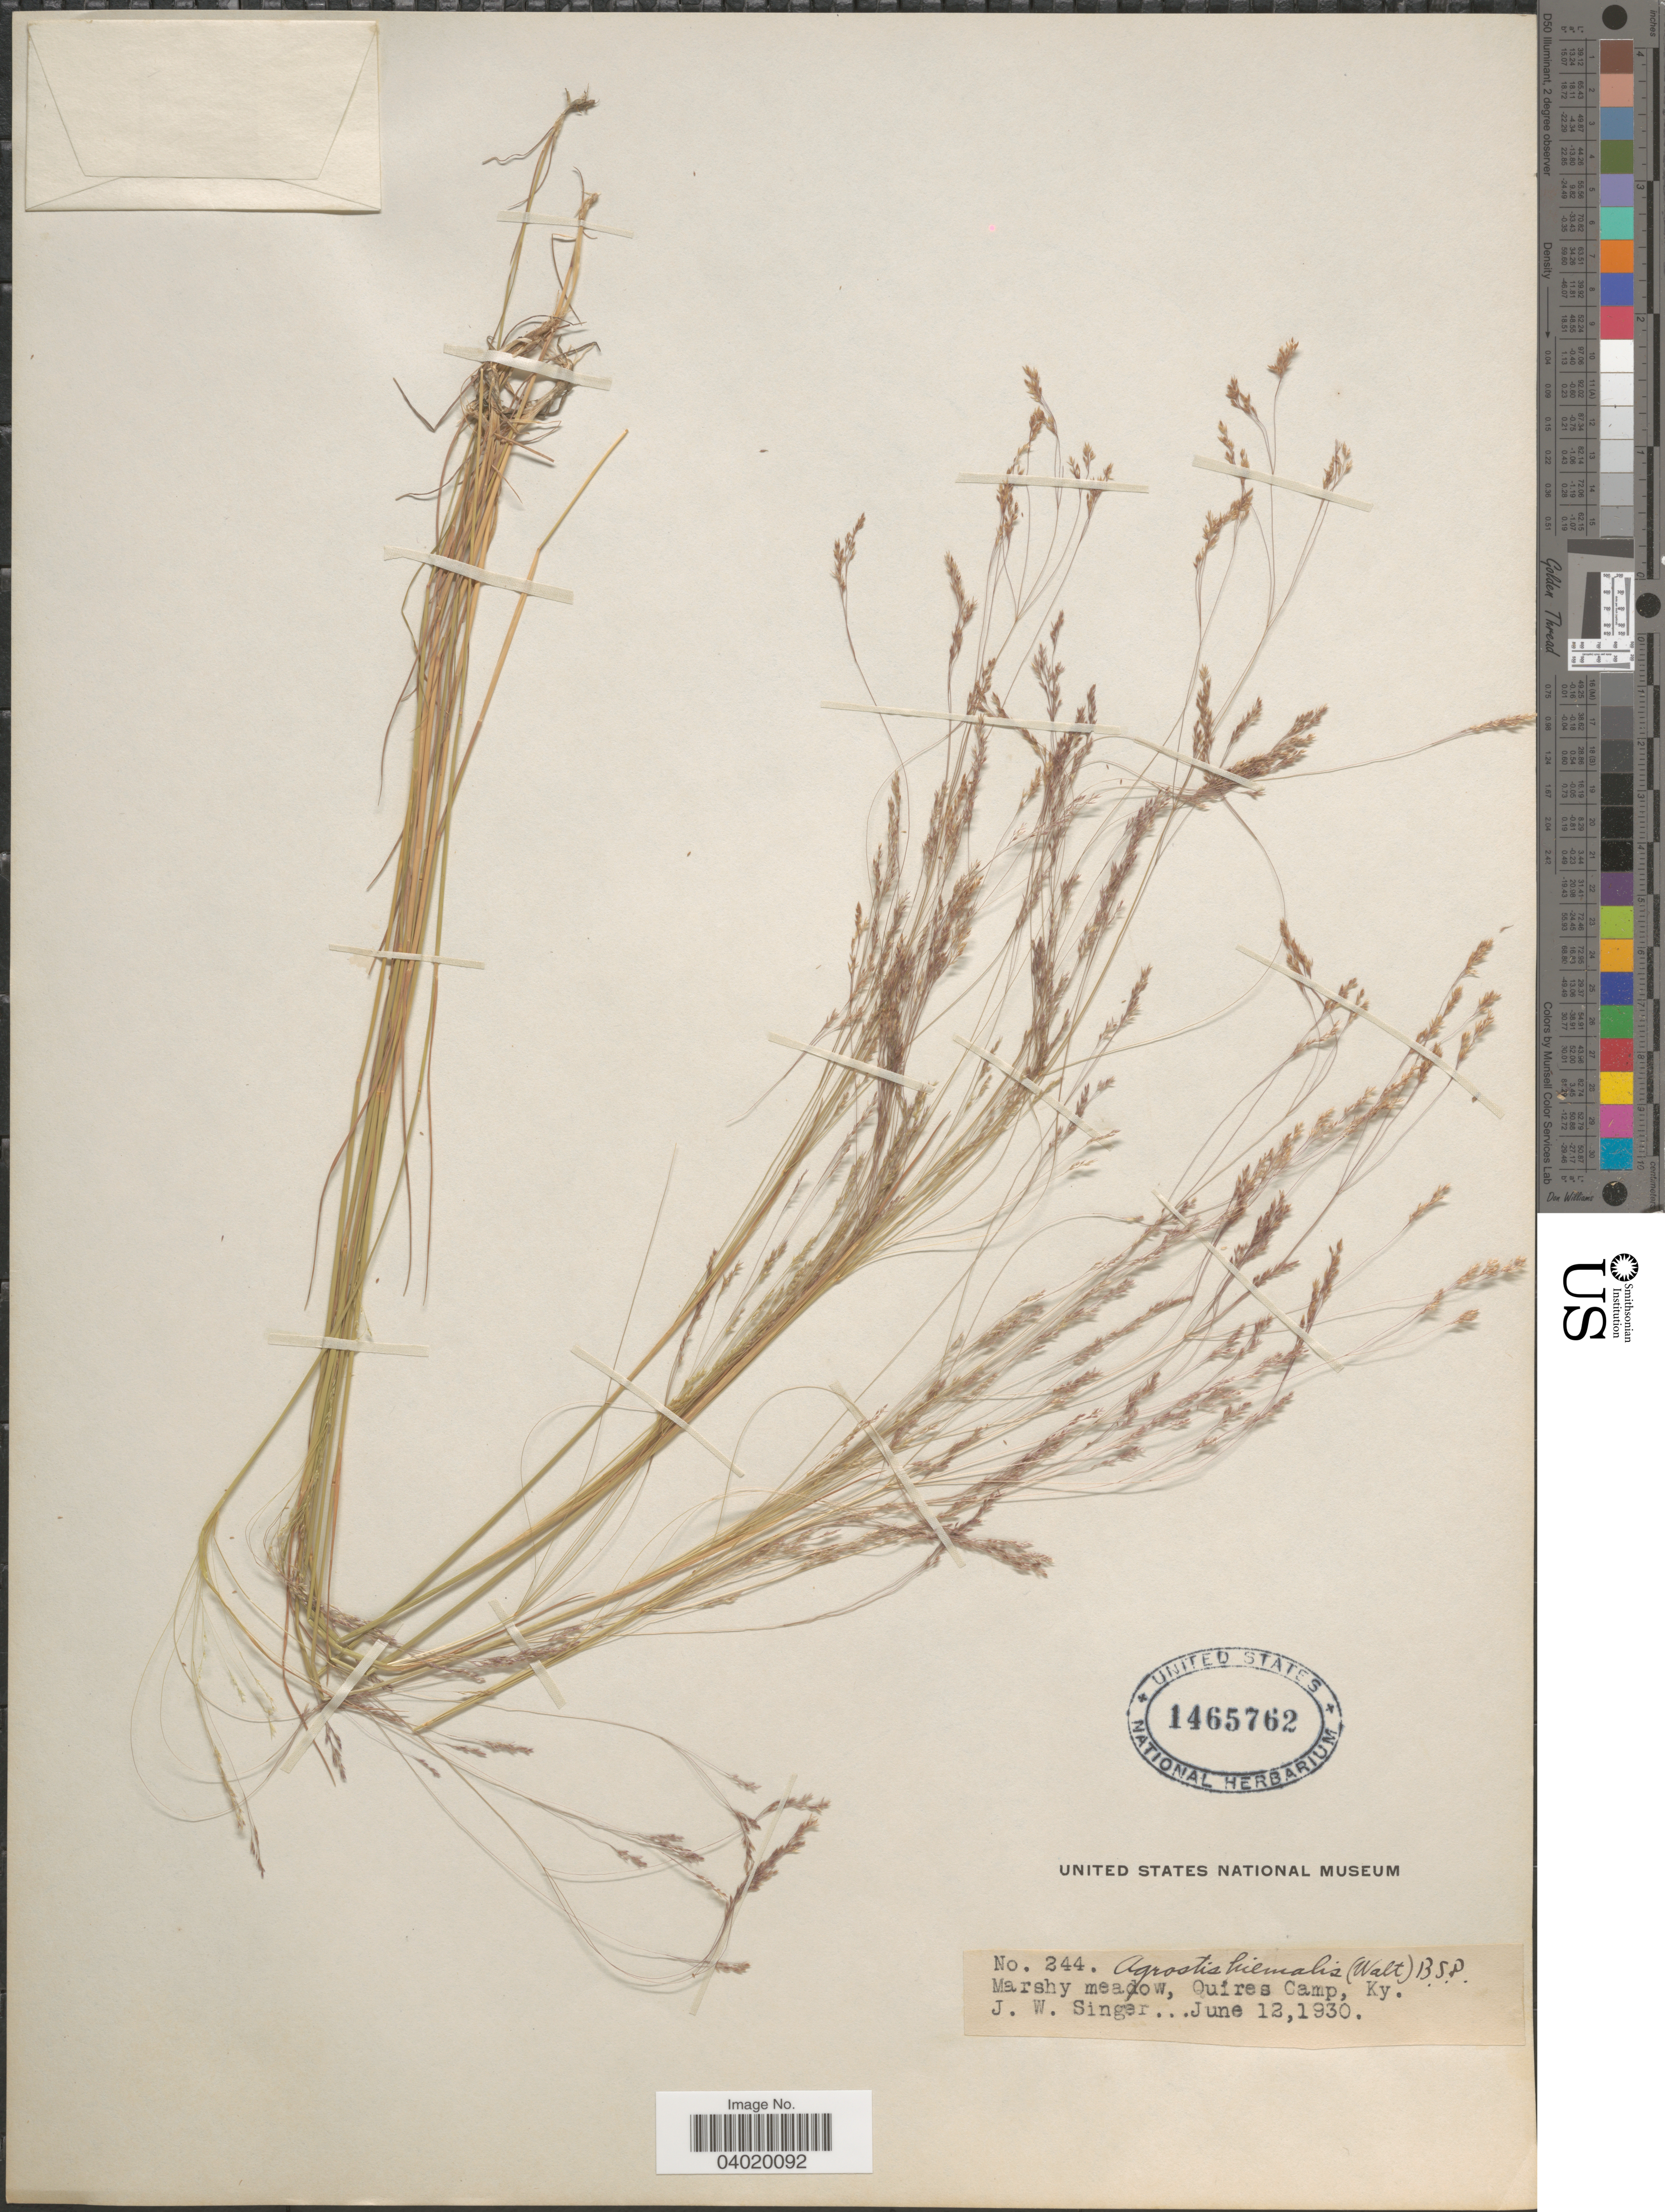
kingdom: Plantae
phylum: Tracheophyta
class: Liliopsida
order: Poales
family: Poaceae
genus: Agrostis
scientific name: Agrostis hyemalis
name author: (Walter) Britton et al.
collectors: J. EW. Singer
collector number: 244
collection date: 1930-06-12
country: United States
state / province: Kentucky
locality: Marshy meadow, Quires Camp.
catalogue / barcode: US 1465762